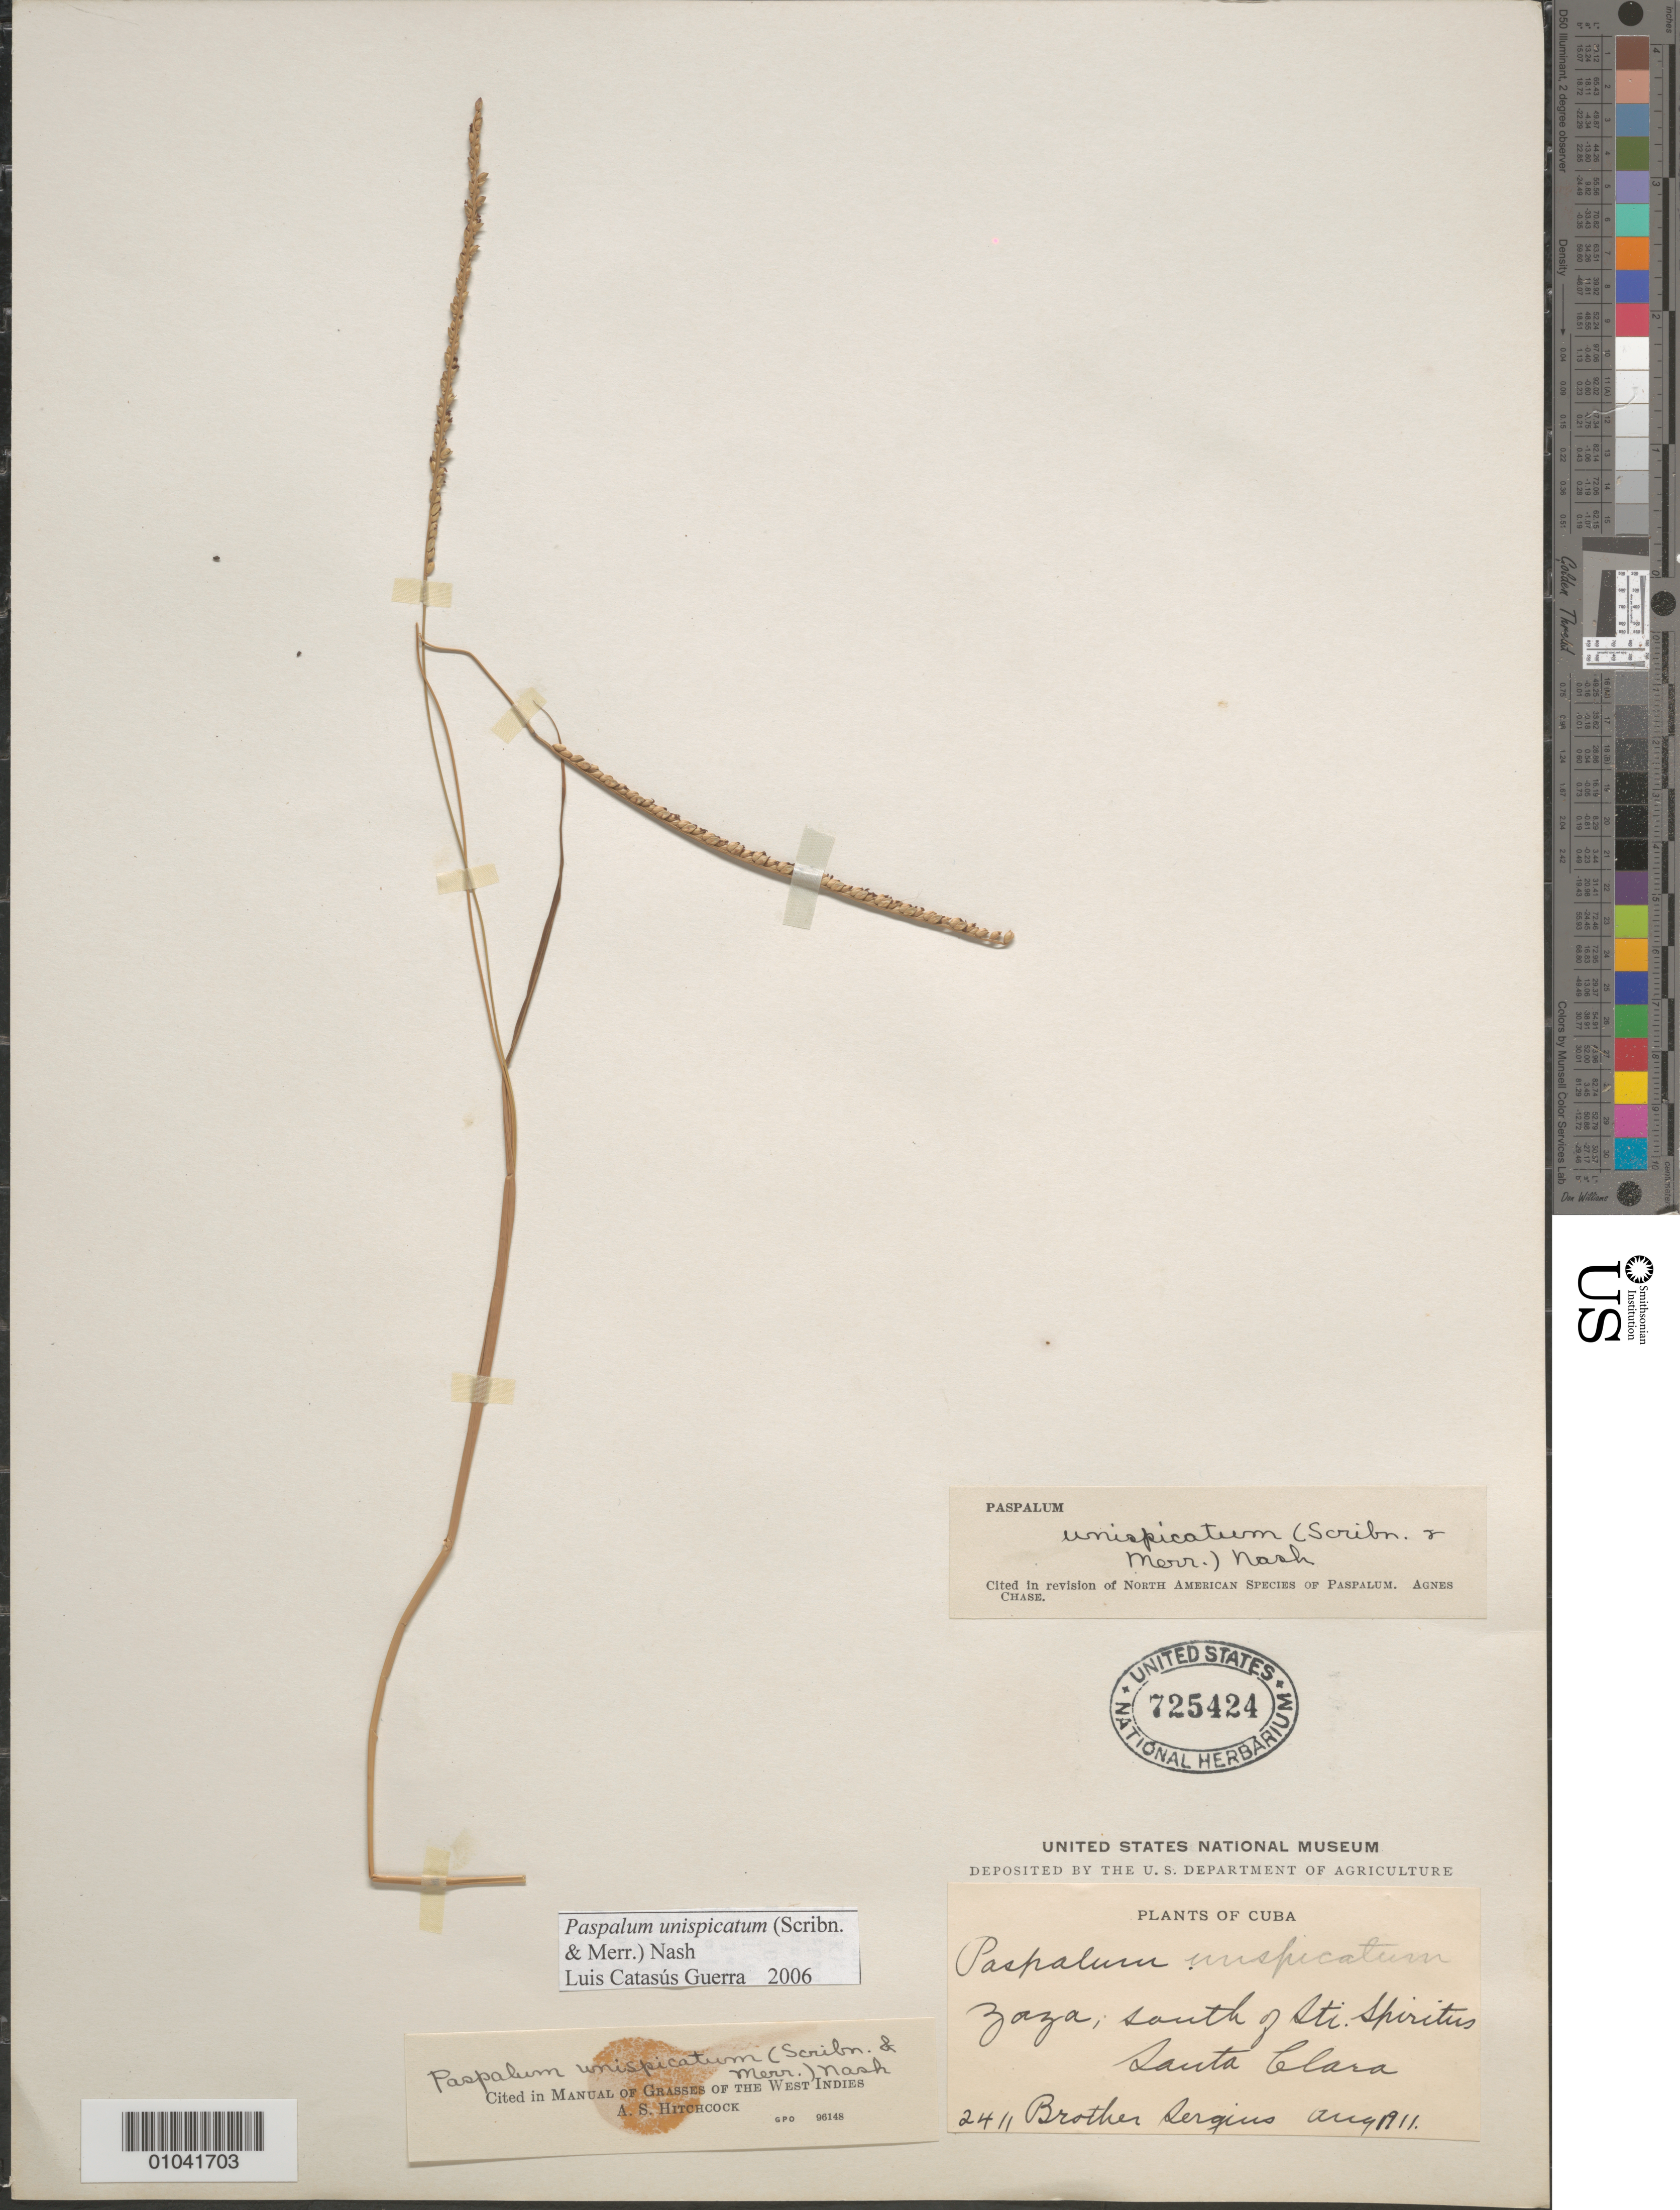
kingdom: Plantae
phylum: Tracheophyta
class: Liliopsida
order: Poales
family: Poaceae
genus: Paspalum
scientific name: Paspalum unispicatum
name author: (Scribn. & Merr.) Nash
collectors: Sergios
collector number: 2411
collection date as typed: Aug 1911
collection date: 1911-08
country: Cuba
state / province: Villa Clara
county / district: Santa Clara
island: Cuba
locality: Zaza, S of Sancti Spiritus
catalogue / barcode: US 725424